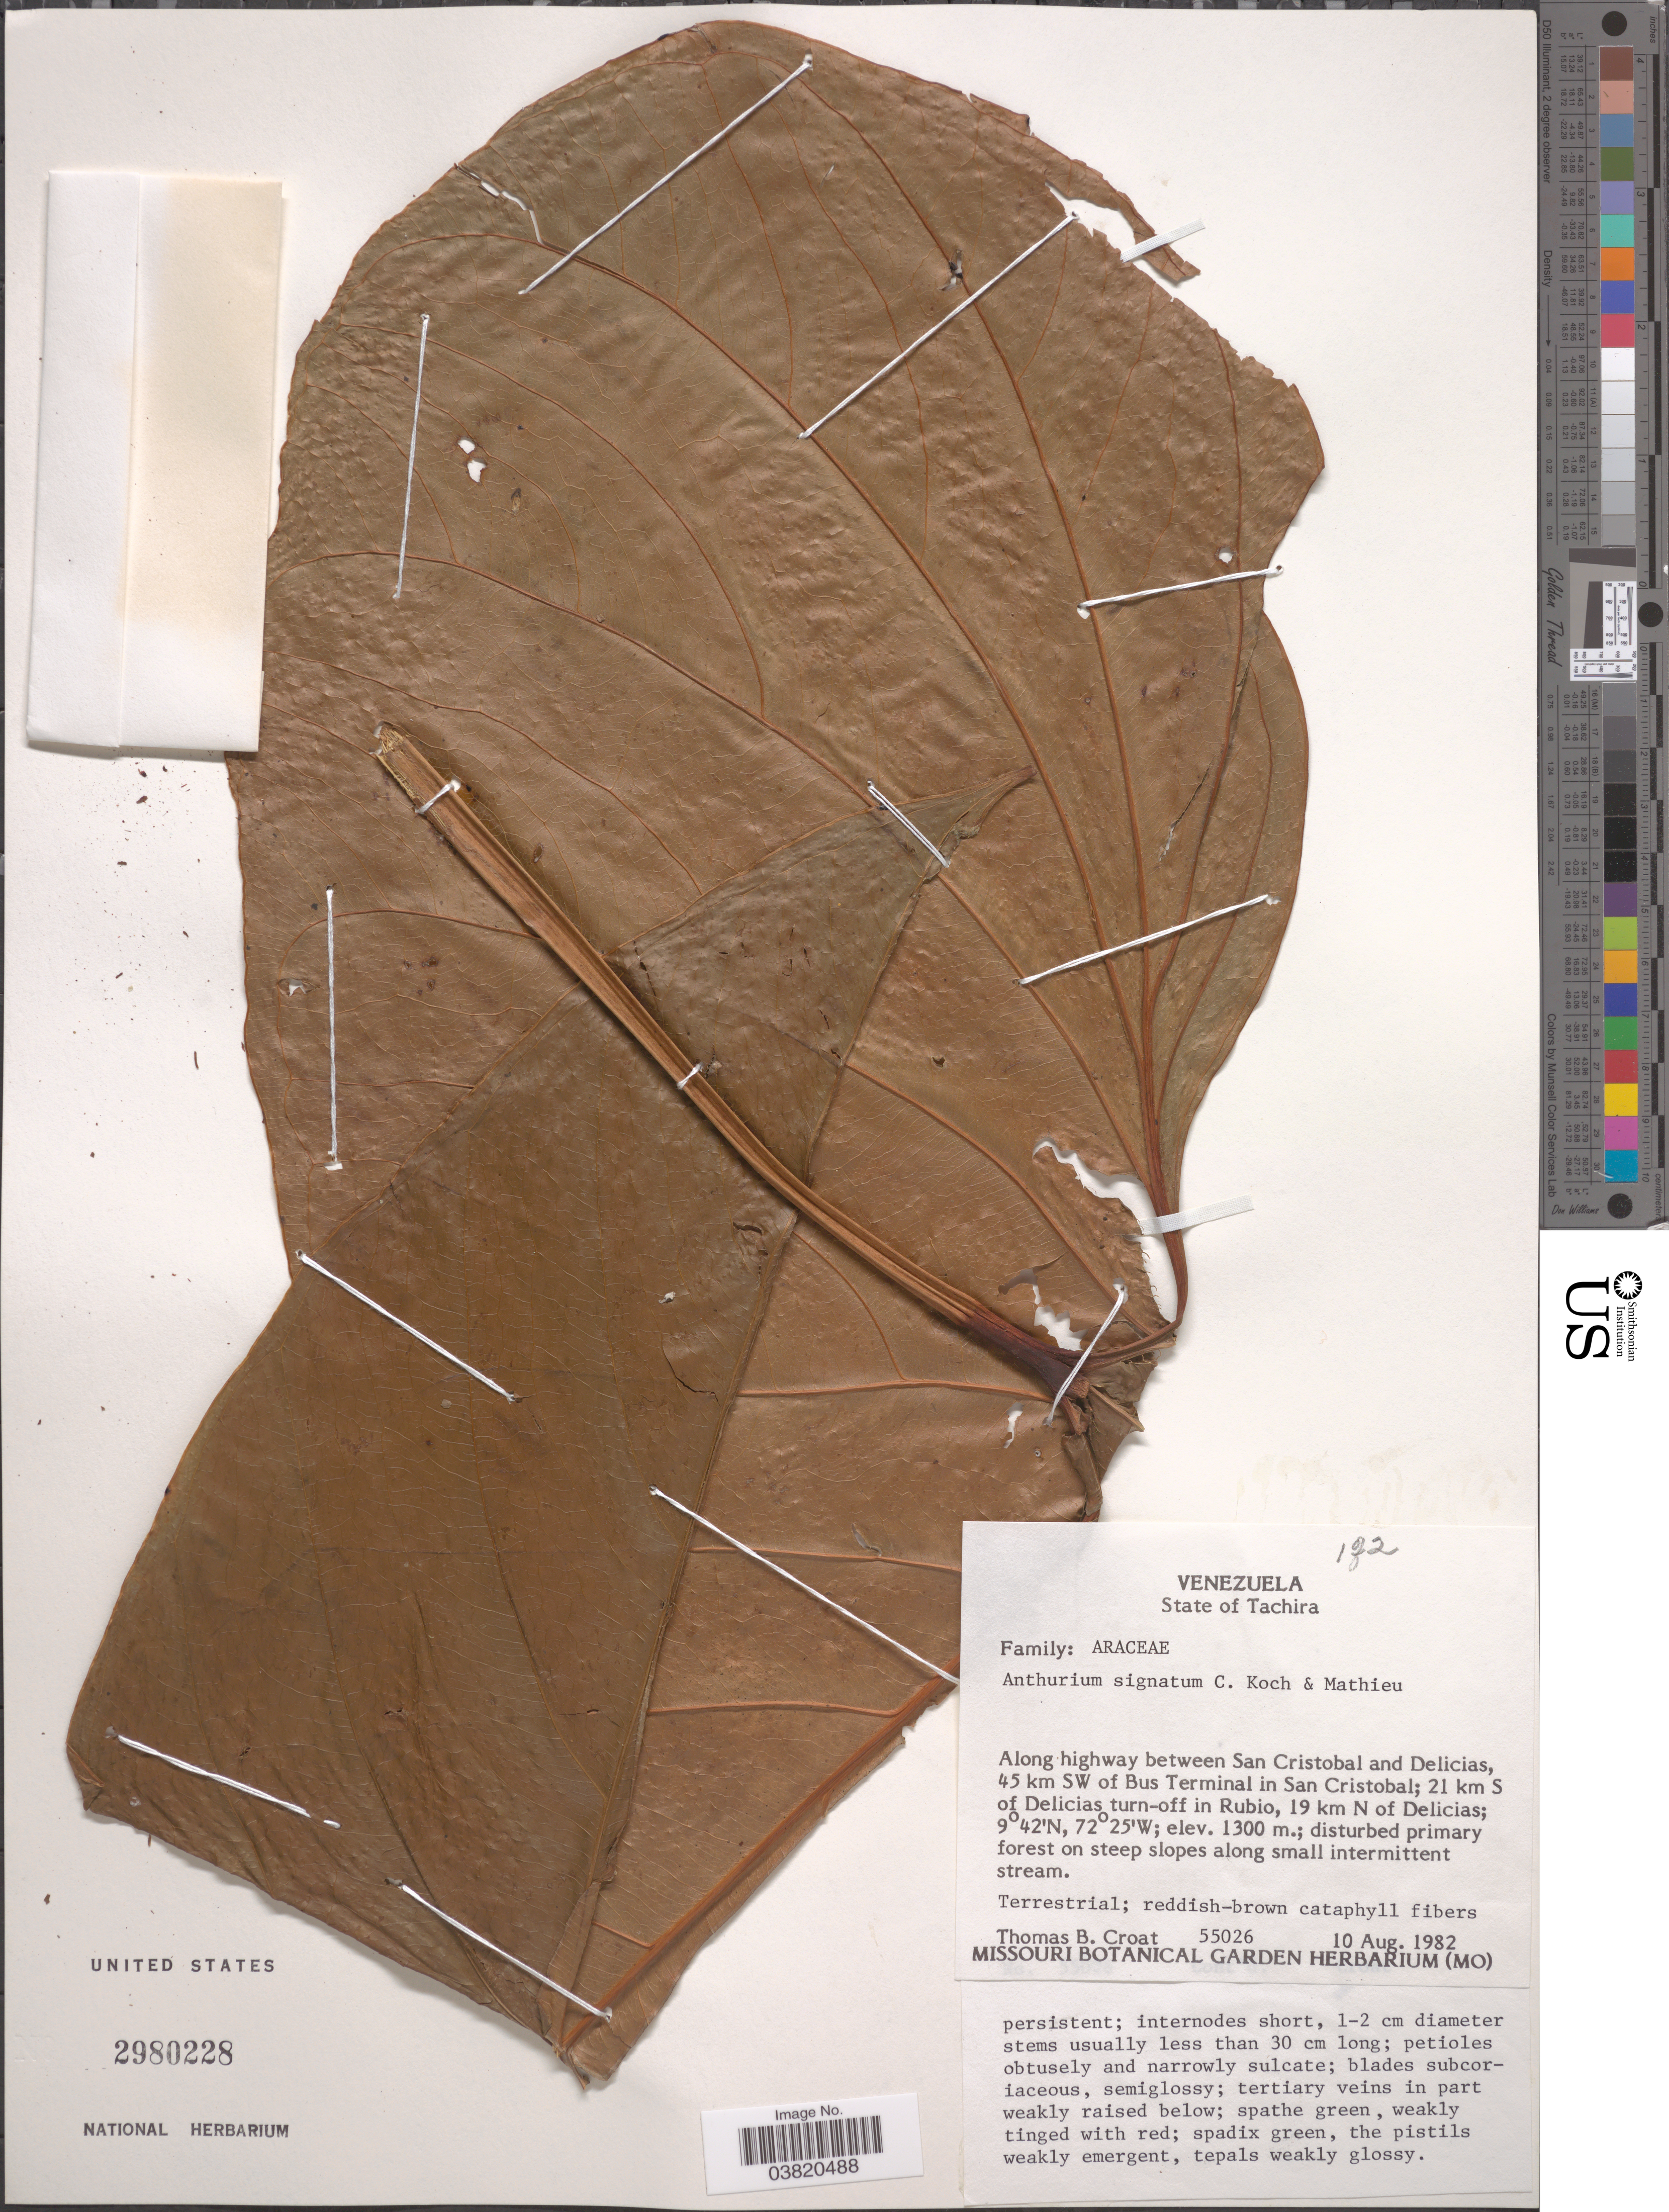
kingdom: Plantae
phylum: Tracheophyta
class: Liliopsida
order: Alismatales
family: Araceae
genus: Anthurium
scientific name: Anthurium signatum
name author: K. Koch & L. Mathieu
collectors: T. B. Croat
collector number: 55026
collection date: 1982-08-10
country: Venezuela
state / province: Tachira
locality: Along highway between San Cristobal and Delicias, 45 km SW of Bus Terminal in San Cristobal; 21 km S of Delicias turn-off in Rubio, 19 km N of Delicias; on steep slopes along small intermittent stream.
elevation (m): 1300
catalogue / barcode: US 2980228